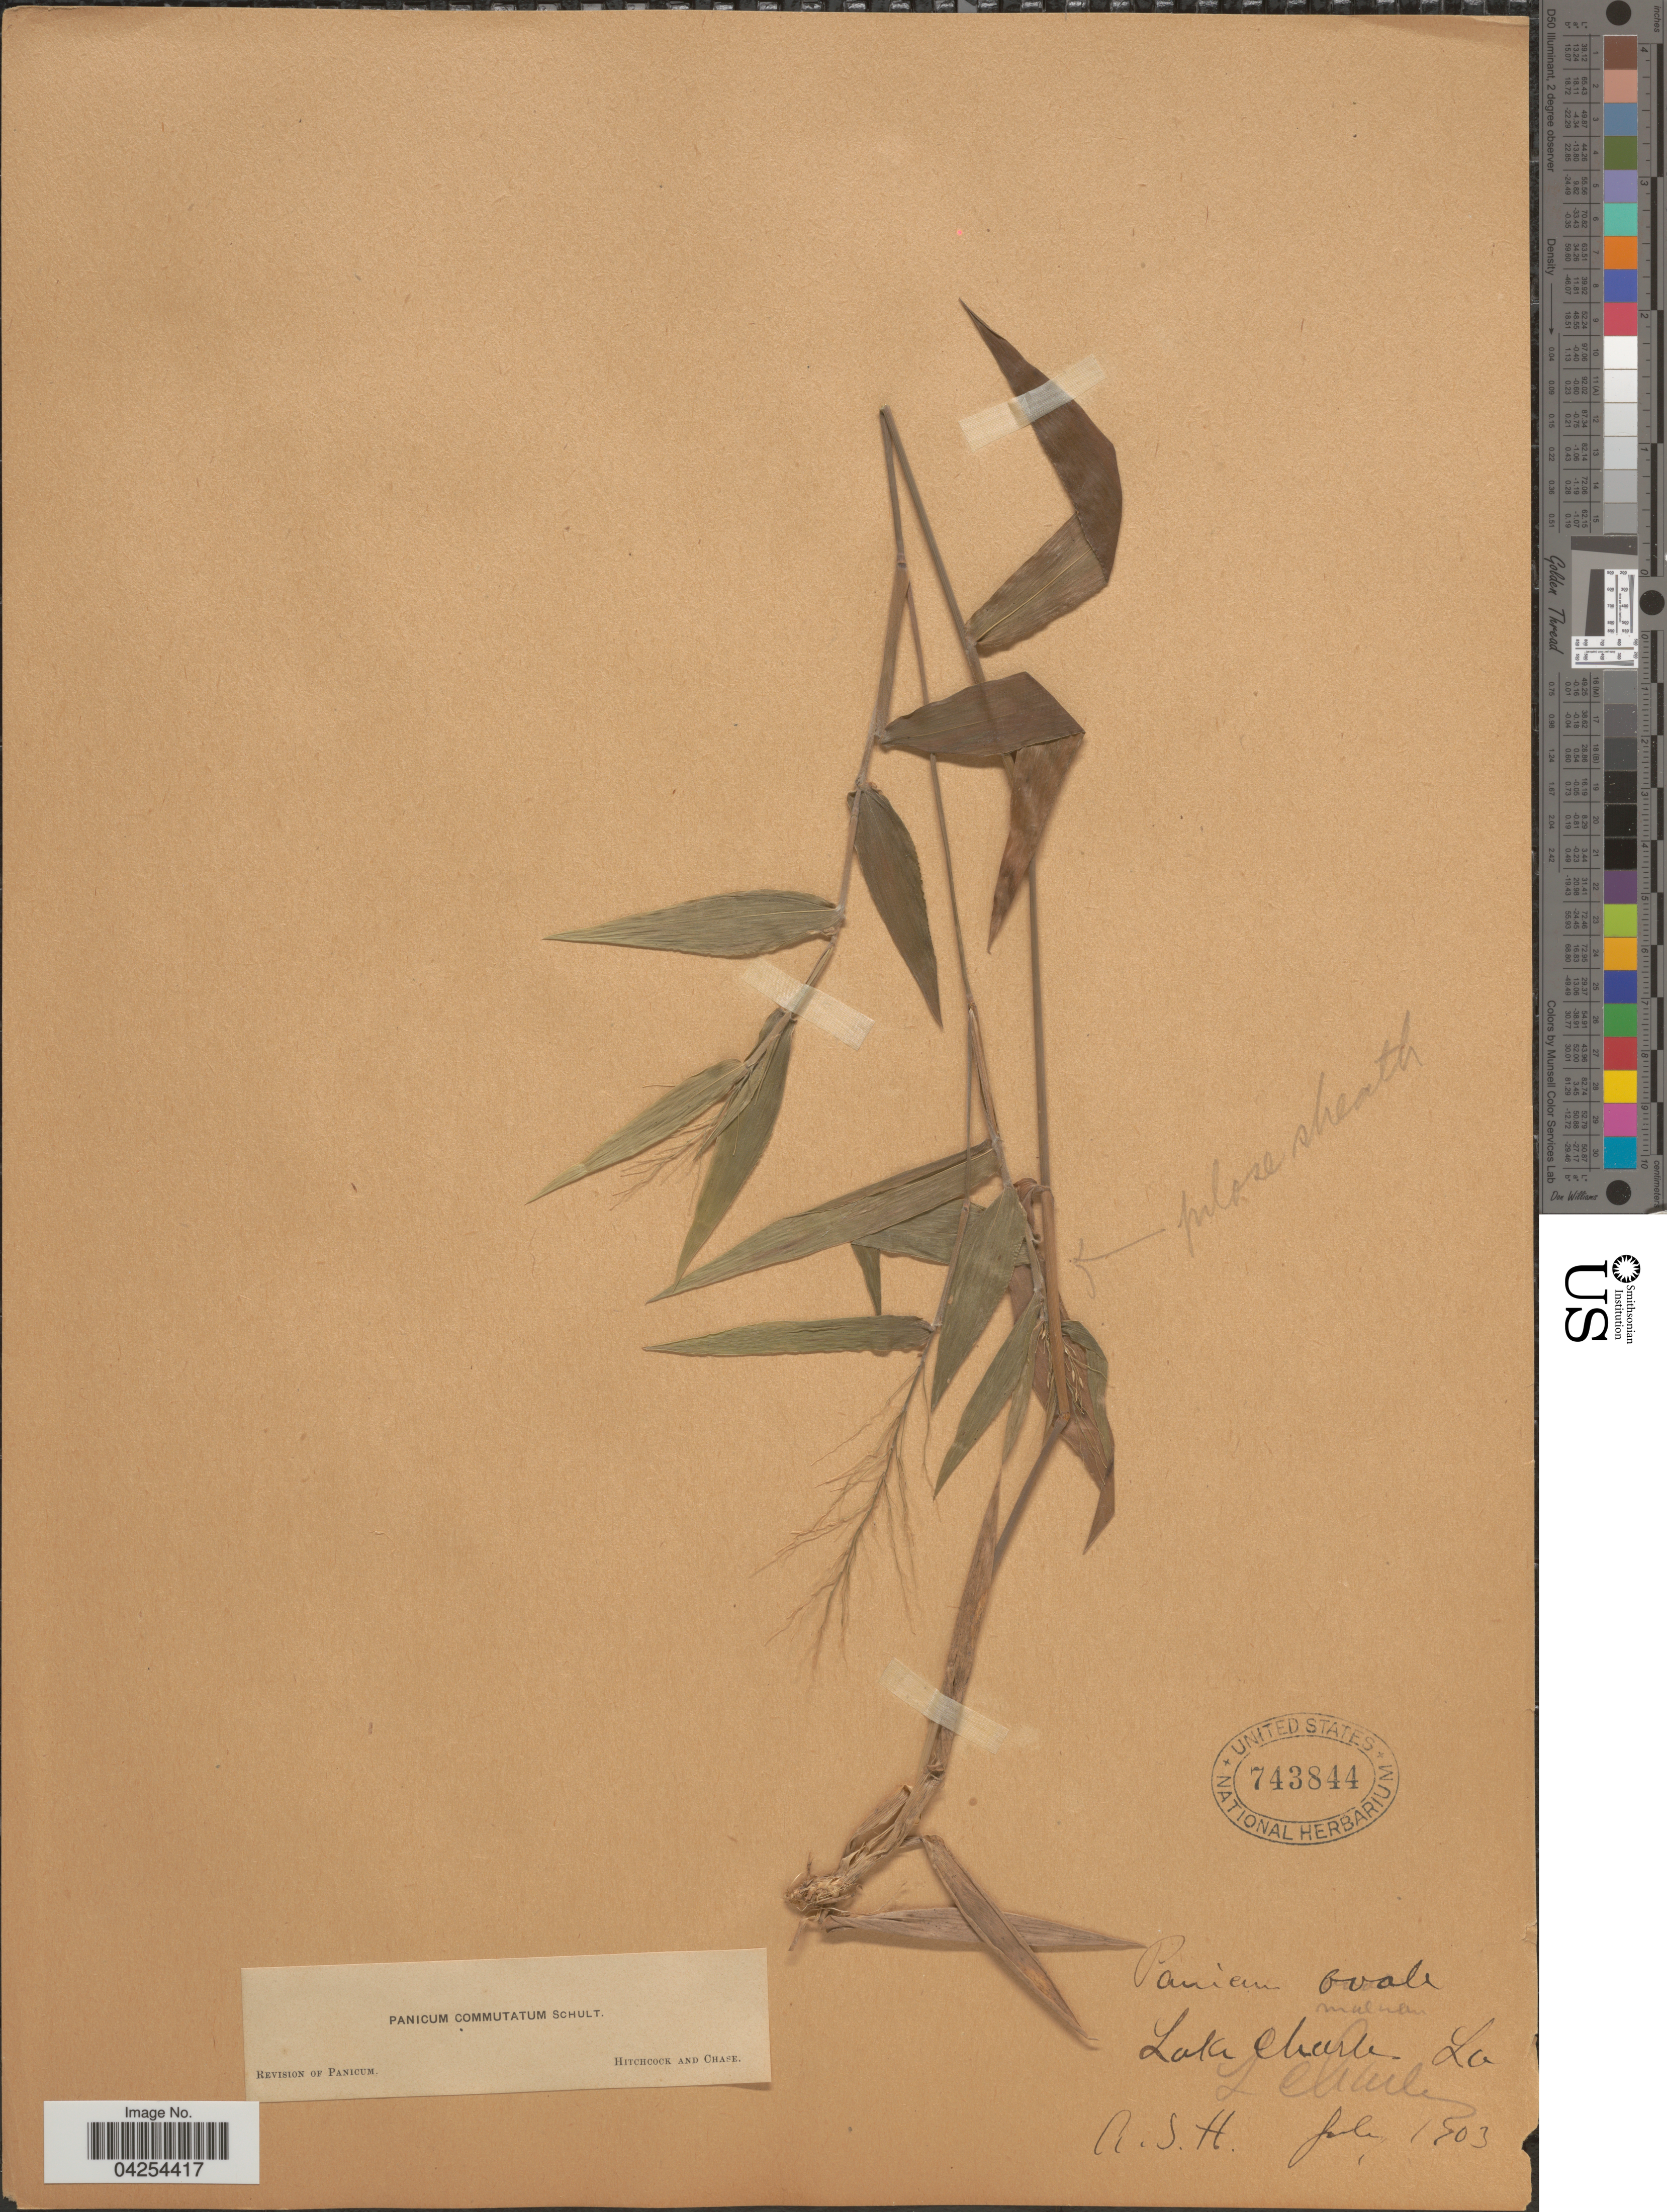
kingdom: Plantae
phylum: Tracheophyta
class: Liliopsida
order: Poales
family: Poaceae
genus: Dichanthelium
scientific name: Dichanthelium commutatum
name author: (Schult.) Gould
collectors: A. H.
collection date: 1903-07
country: United States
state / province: Louisiana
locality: Lake Charles.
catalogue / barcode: US 743844